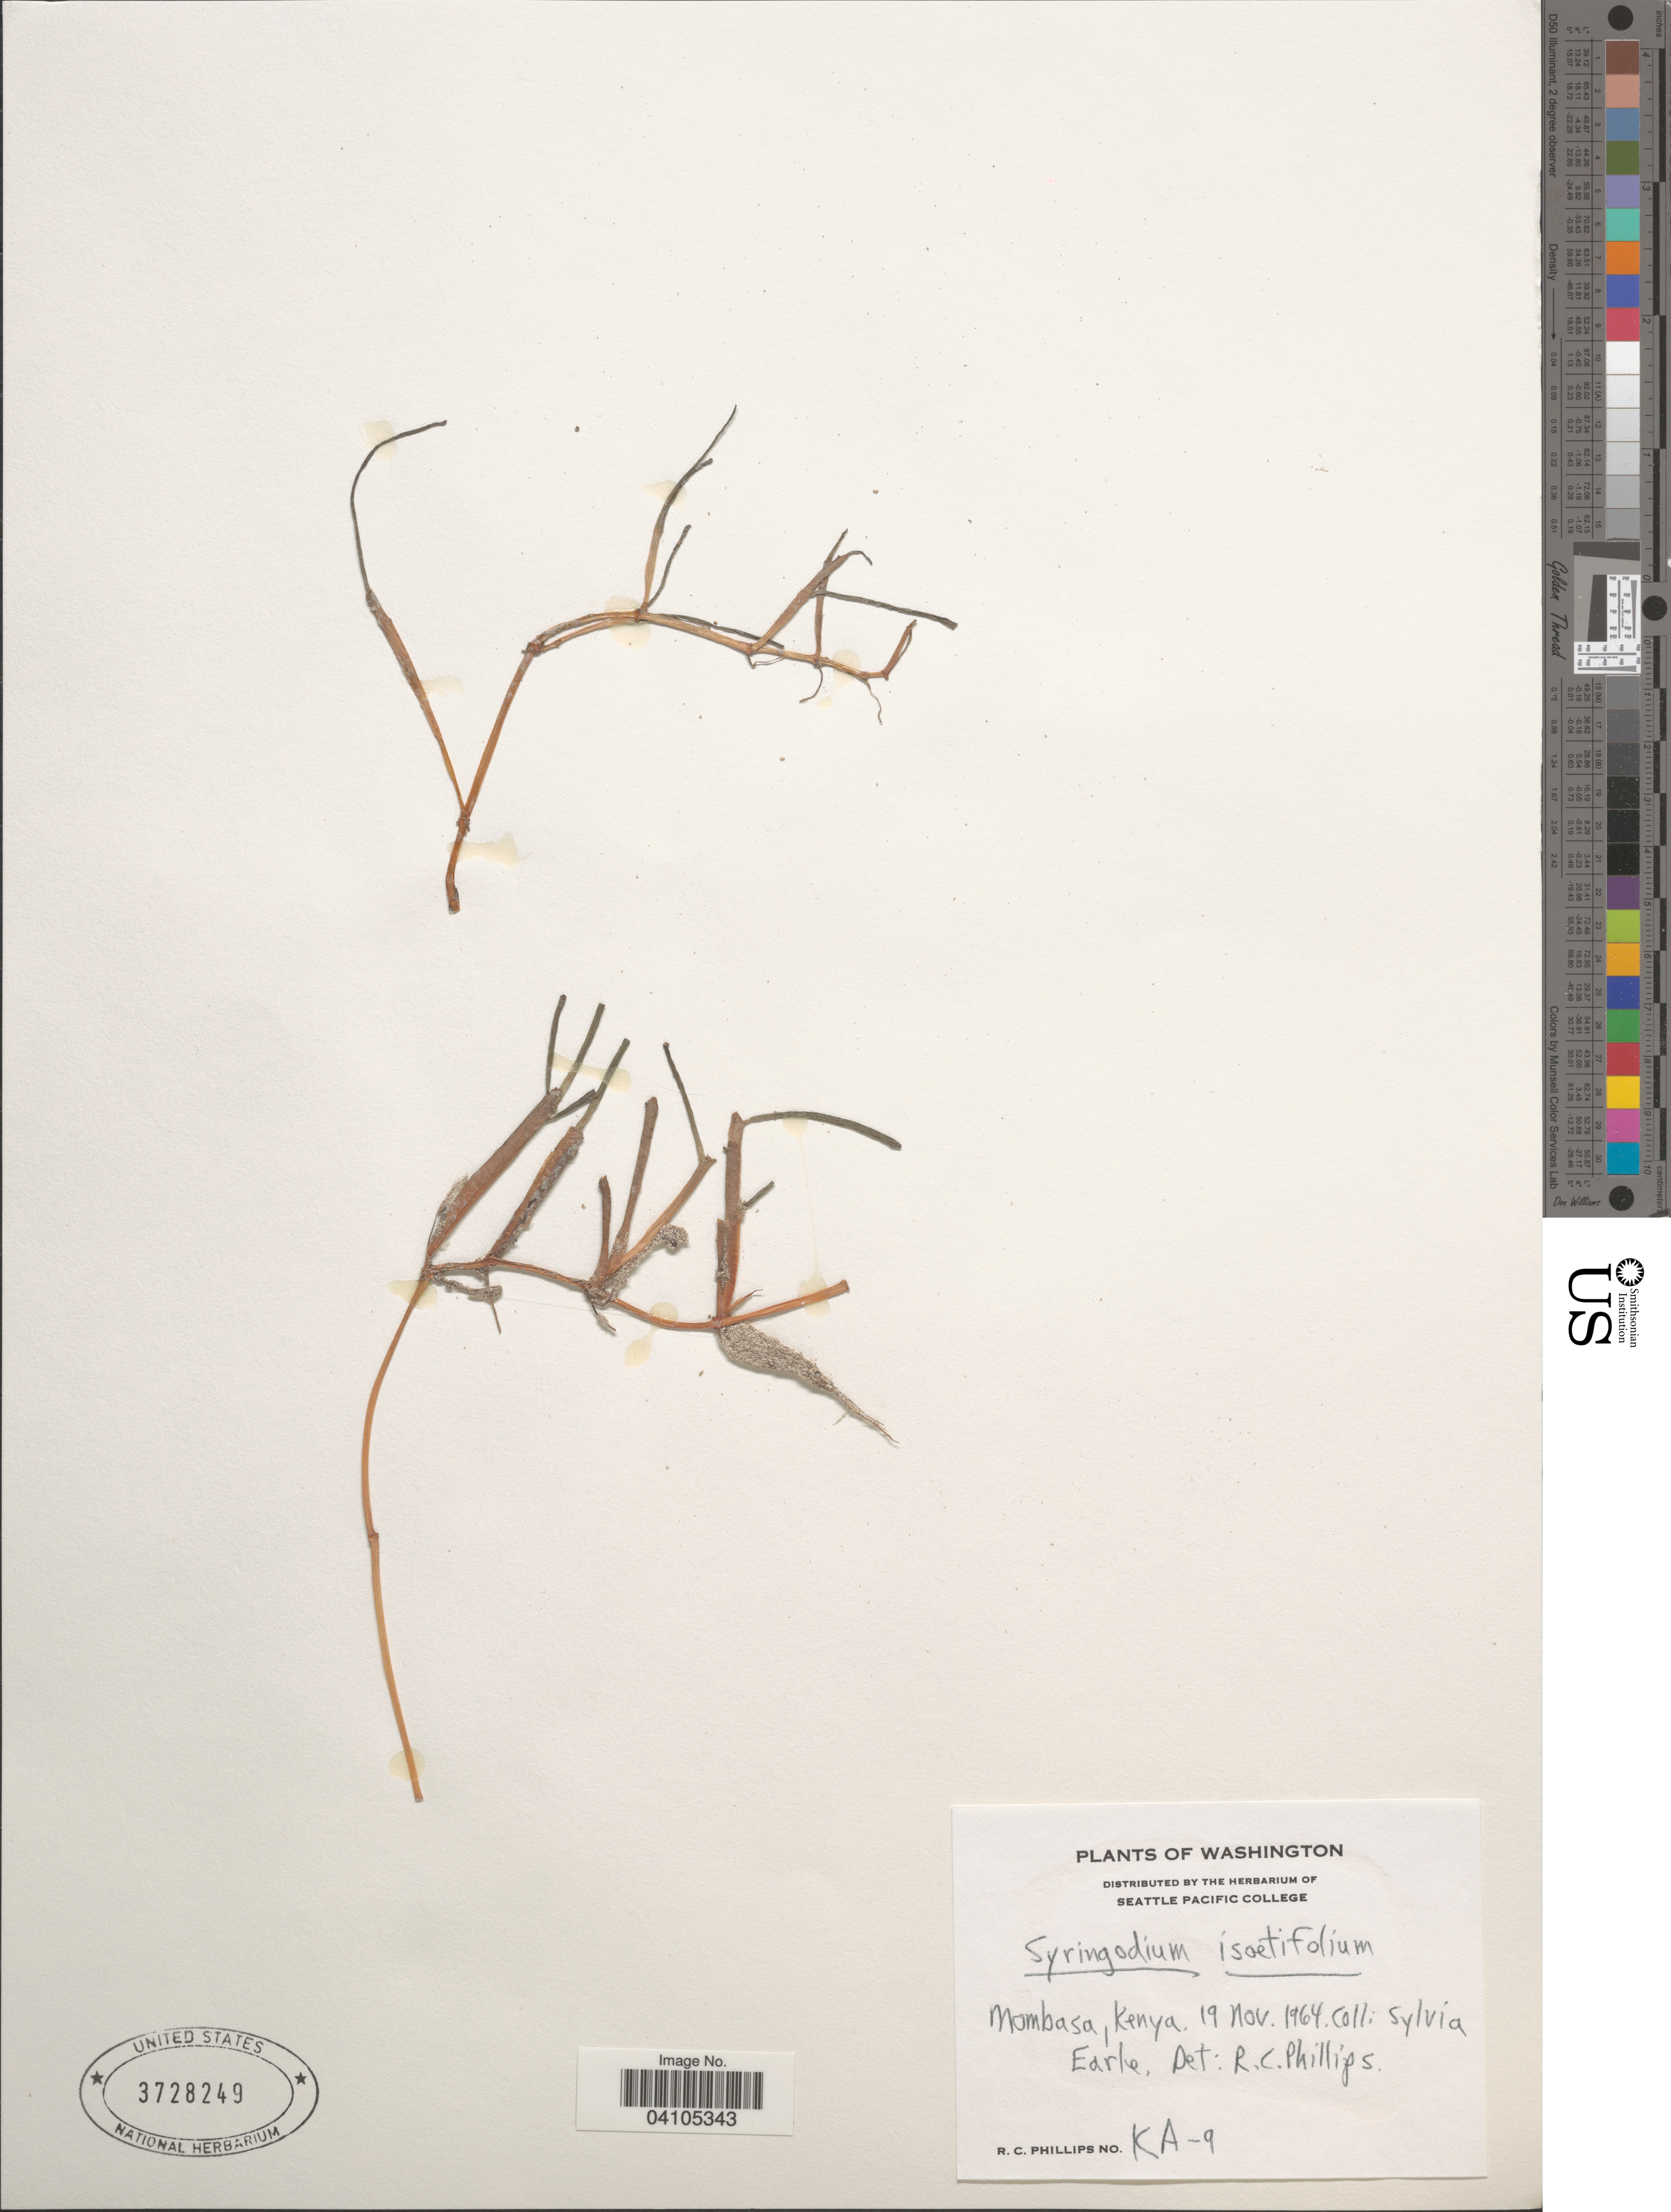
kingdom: Plantae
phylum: Tracheophyta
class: Liliopsida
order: Alismatales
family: Cymodoceaceae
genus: Syringodium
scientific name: Syringodium isoetifolium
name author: (Asch.) Dandy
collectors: S. A. Earle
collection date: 1964-11-19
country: Kenya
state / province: Mombasa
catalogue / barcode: US 3728249